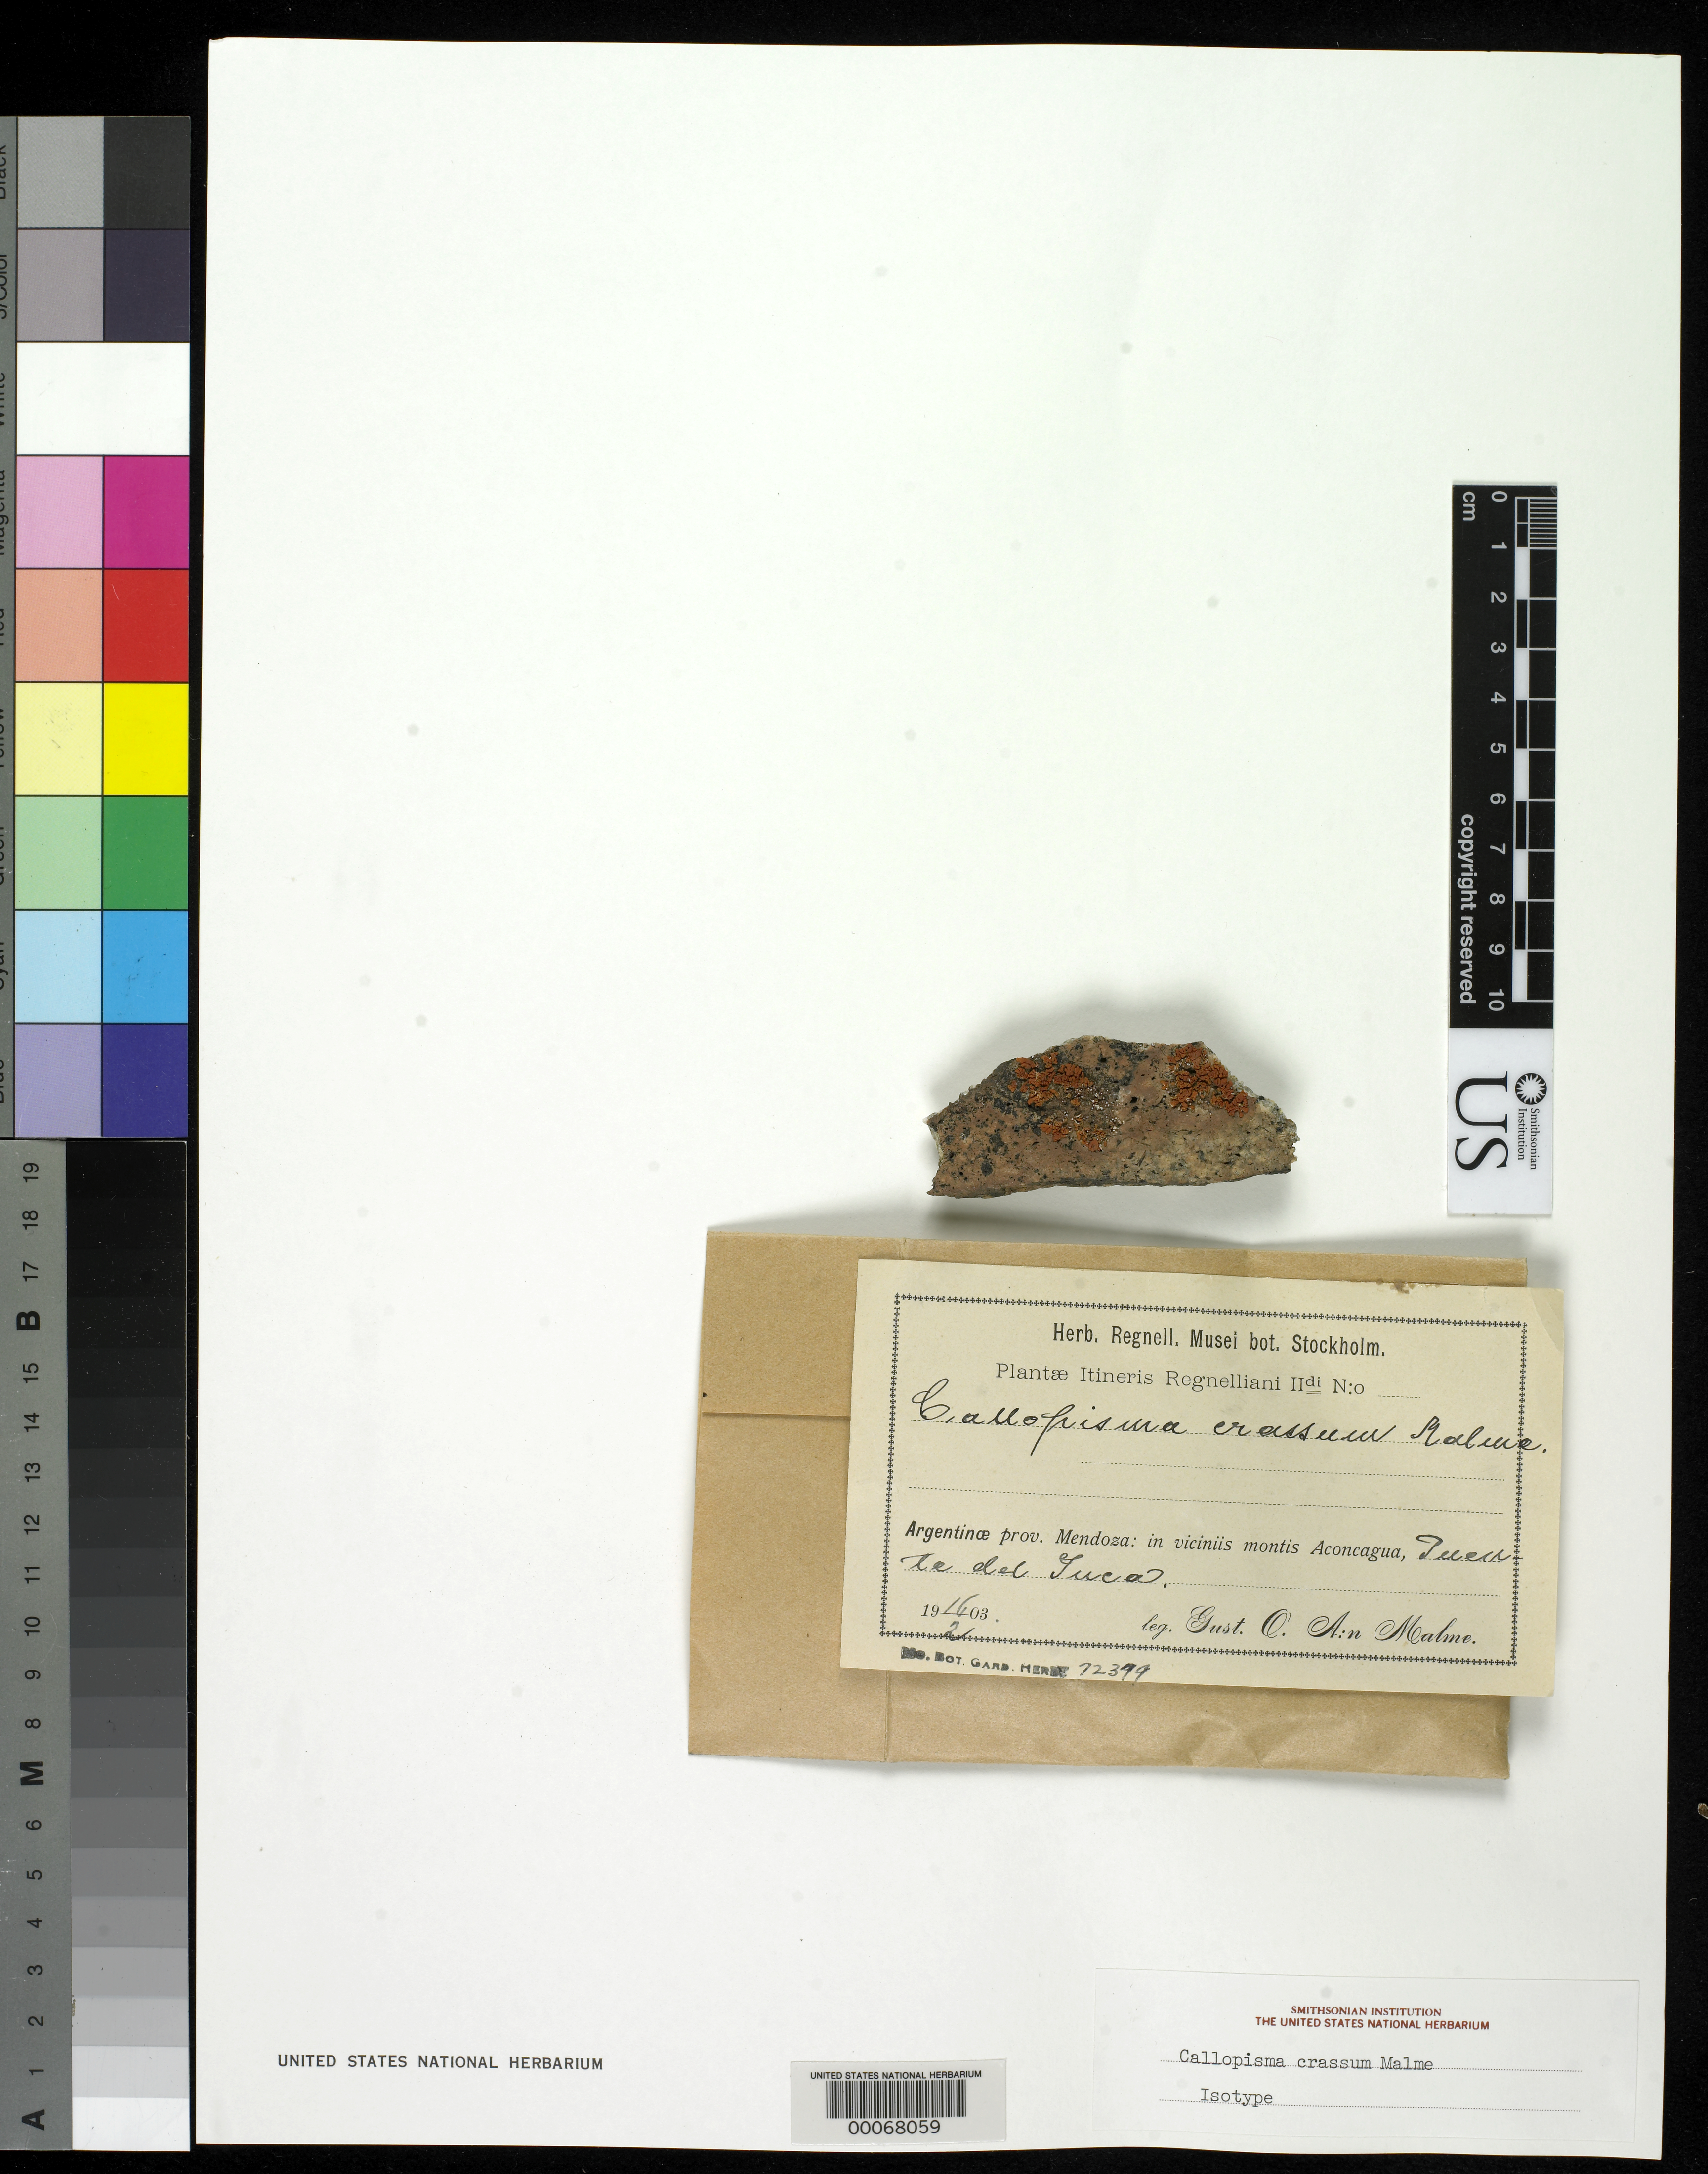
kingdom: Fungi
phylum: Ascomycota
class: Lecanoromycetes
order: Teloschistales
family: Teloschistaceae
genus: Callopisma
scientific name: Callopisma crassum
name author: Malme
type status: Isotype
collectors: G. O. A. Malme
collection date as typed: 16 Feb 1903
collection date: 1903-02-16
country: Argentina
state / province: Mendoza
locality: Puente del Inca.